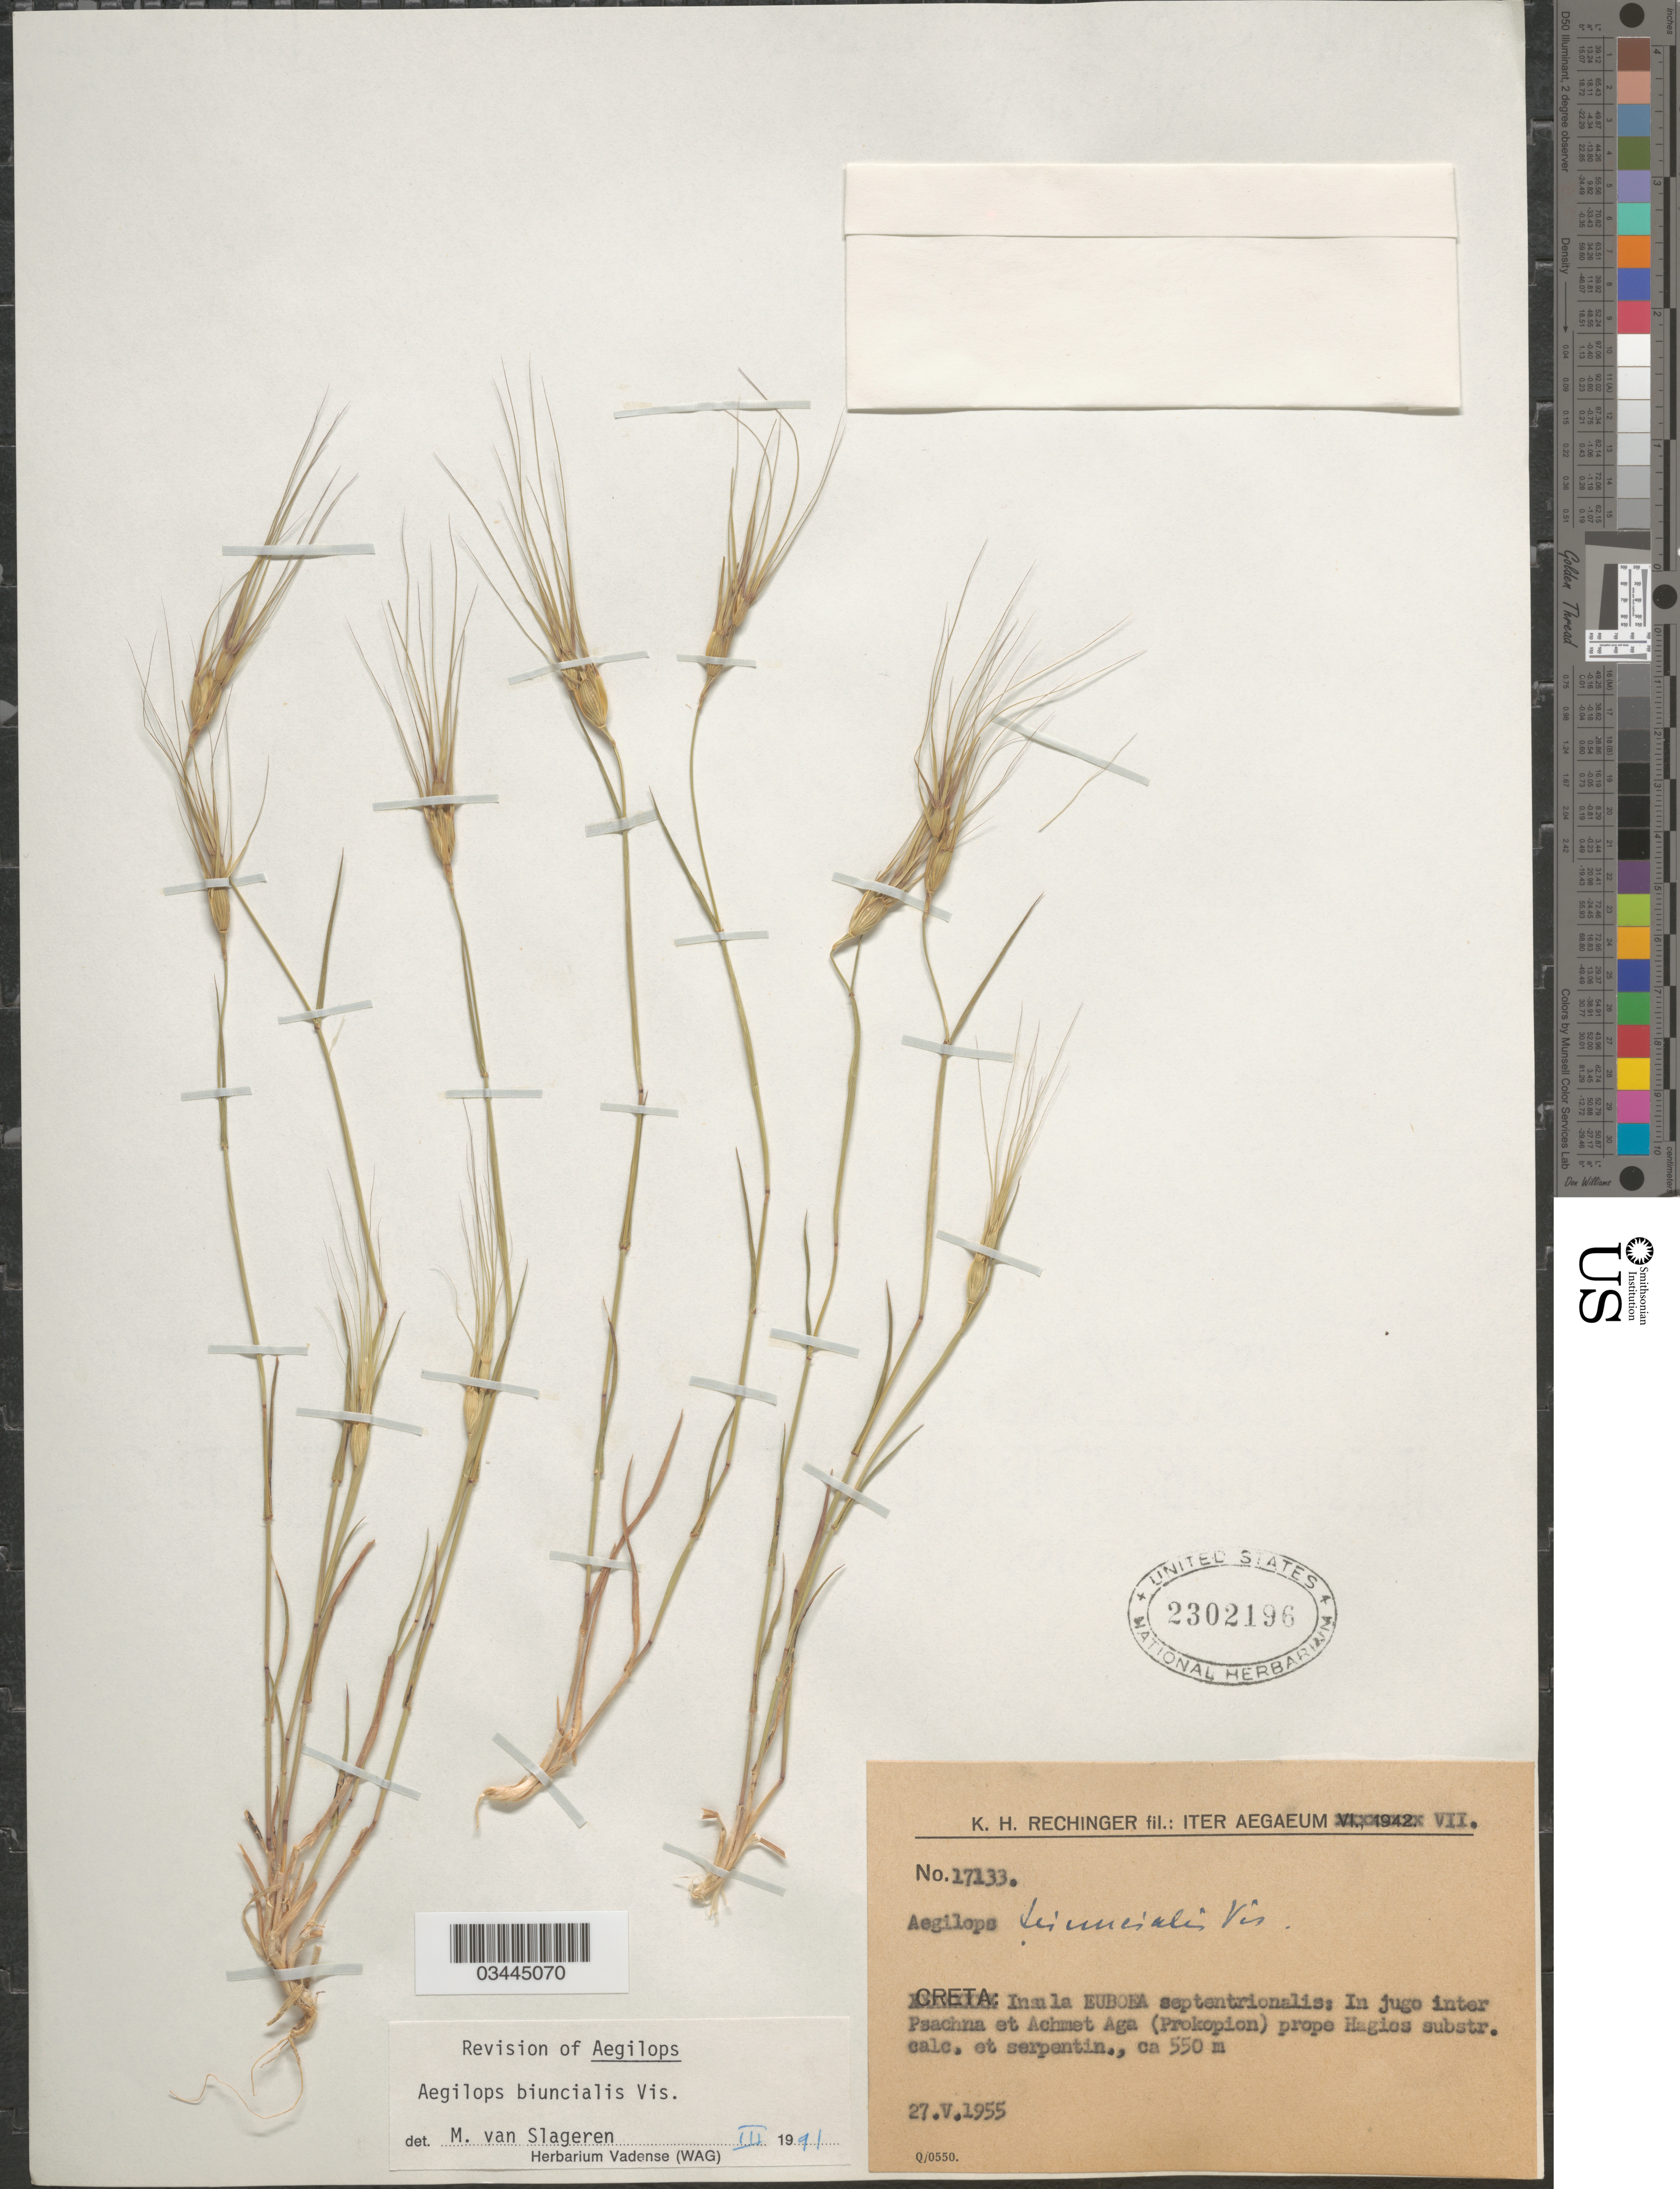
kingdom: Plantae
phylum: Tracheophyta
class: Liliopsida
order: Poales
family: Poaceae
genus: Aegilops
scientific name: Aegilops biuncialis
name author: Vis.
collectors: K. H. Rechinger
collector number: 17133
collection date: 1955-05-27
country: Greece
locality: Iter Aegaeum, VII. Insula Euboea septentrionalis: In jugo inter Psachna et Achmet Aga (Prokopion) prope Hagios substr. calc. et serpentin.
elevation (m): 550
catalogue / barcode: US 2302196